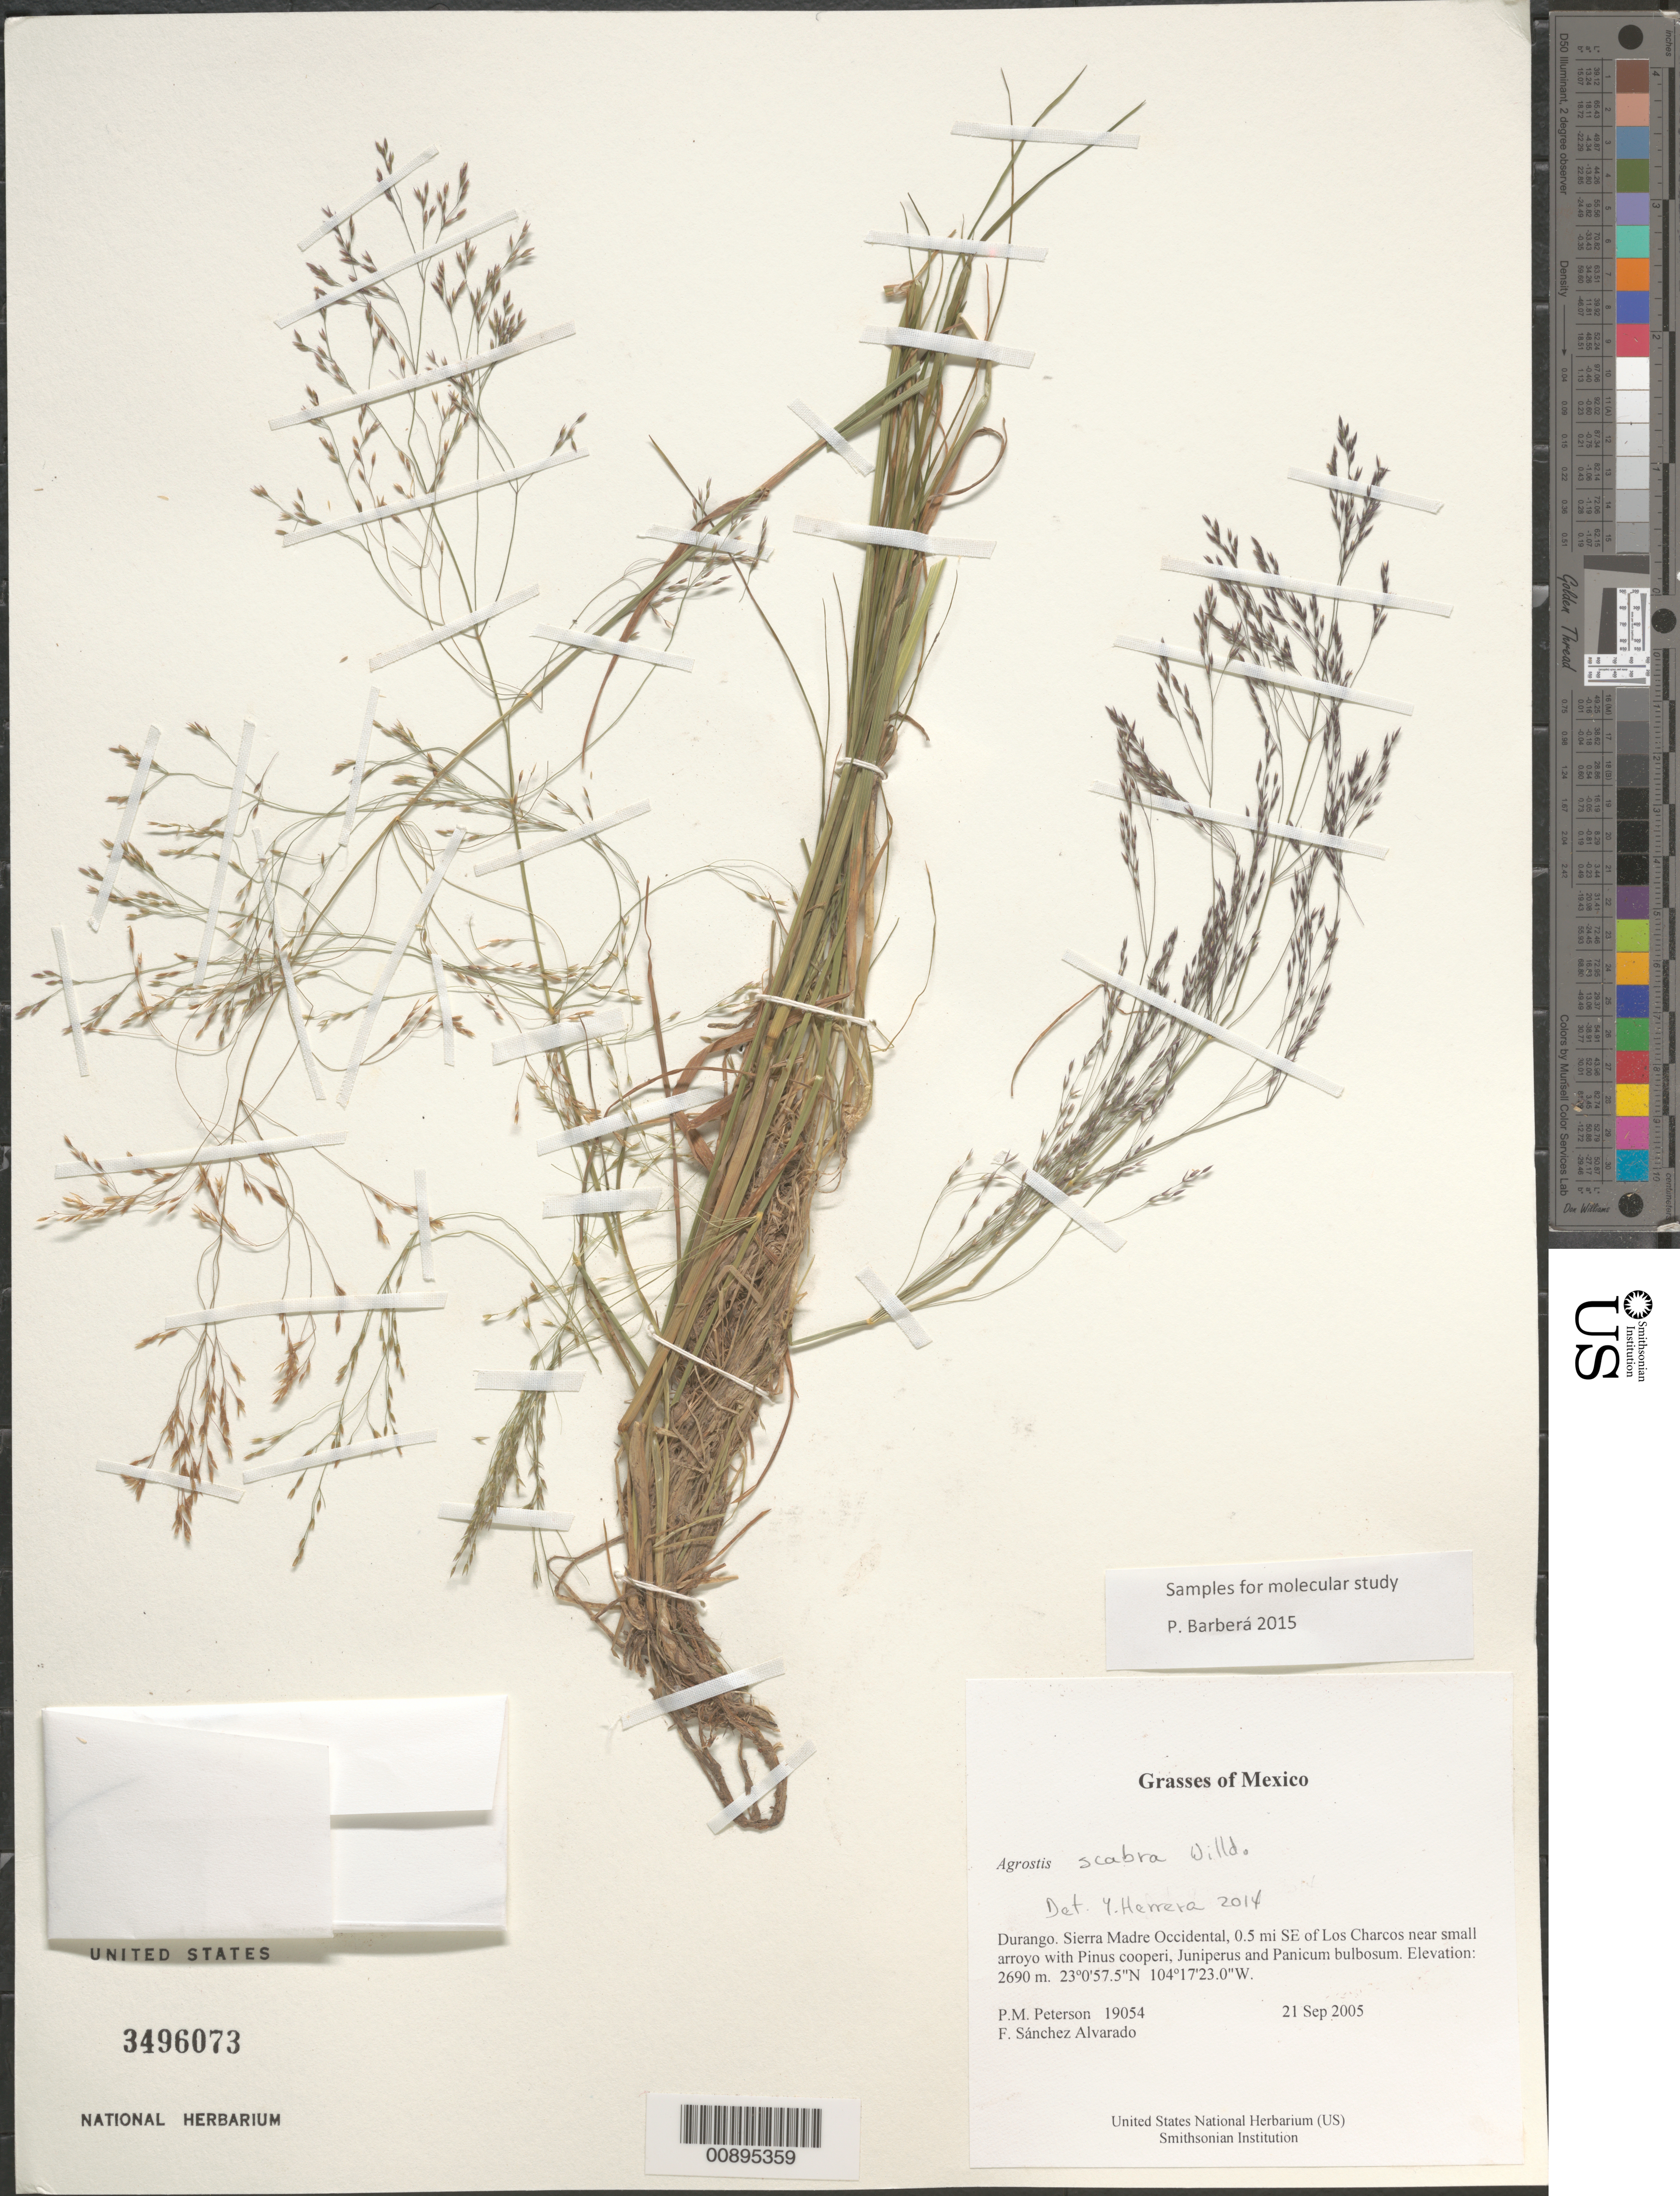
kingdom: Plantae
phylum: Tracheophyta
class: Liliopsida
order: Poales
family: Poaceae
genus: Agrostis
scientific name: Agrostis sp.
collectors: P. M. Peterson & F. Sánchez Alvarado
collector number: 19054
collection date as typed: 21 Sep 2005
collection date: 2005-09-21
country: Mexico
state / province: Durango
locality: Sierra Madre Occidental, 0.5 mi SE of Los Charcos near small arroyo with Pinus cooperi, Juniperus and Panicum bulbosum.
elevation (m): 2690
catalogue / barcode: US 3496073